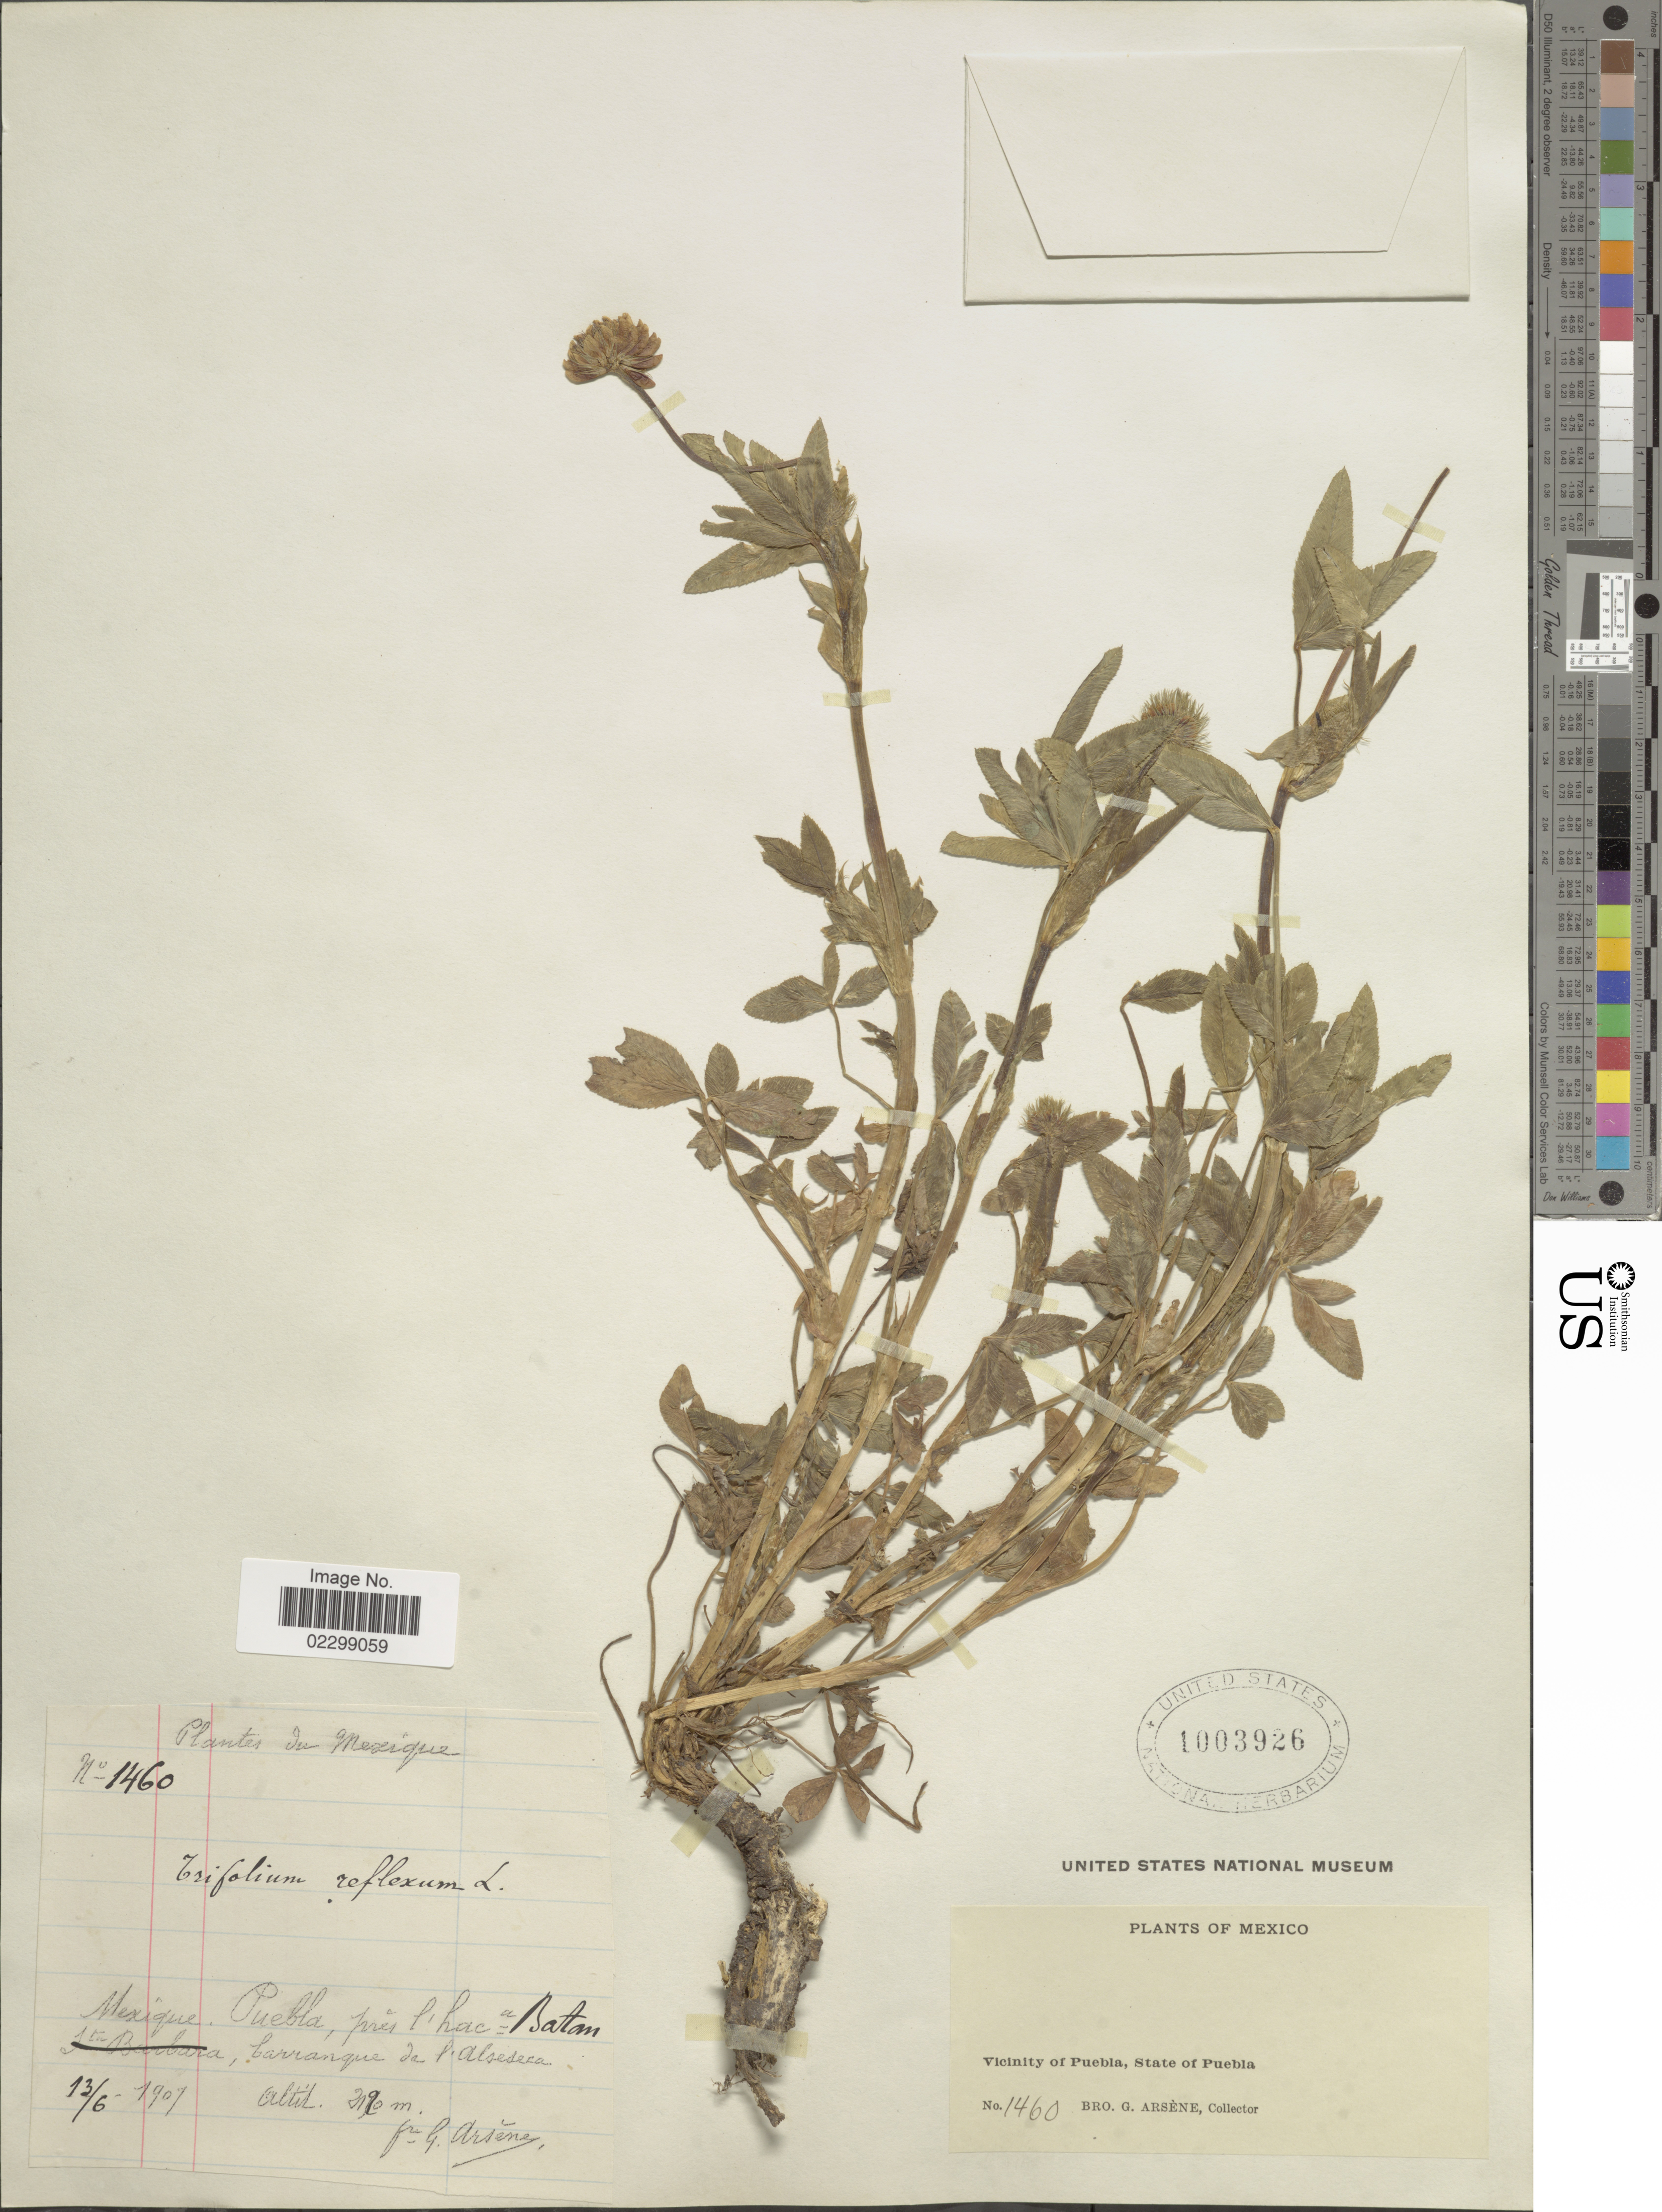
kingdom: Plantae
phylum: Tracheophyta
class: Magnoliopsida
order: Fabales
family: Fabaceae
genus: Trifolium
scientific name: Trifolium schiedeanum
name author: S. Watson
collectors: Bro. G. Arsène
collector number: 1460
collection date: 1907-06-13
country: Mexico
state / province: Puebla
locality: Prés l. hacn. Batan, barranque de l'Alseseca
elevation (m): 2190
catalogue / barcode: US 1003926